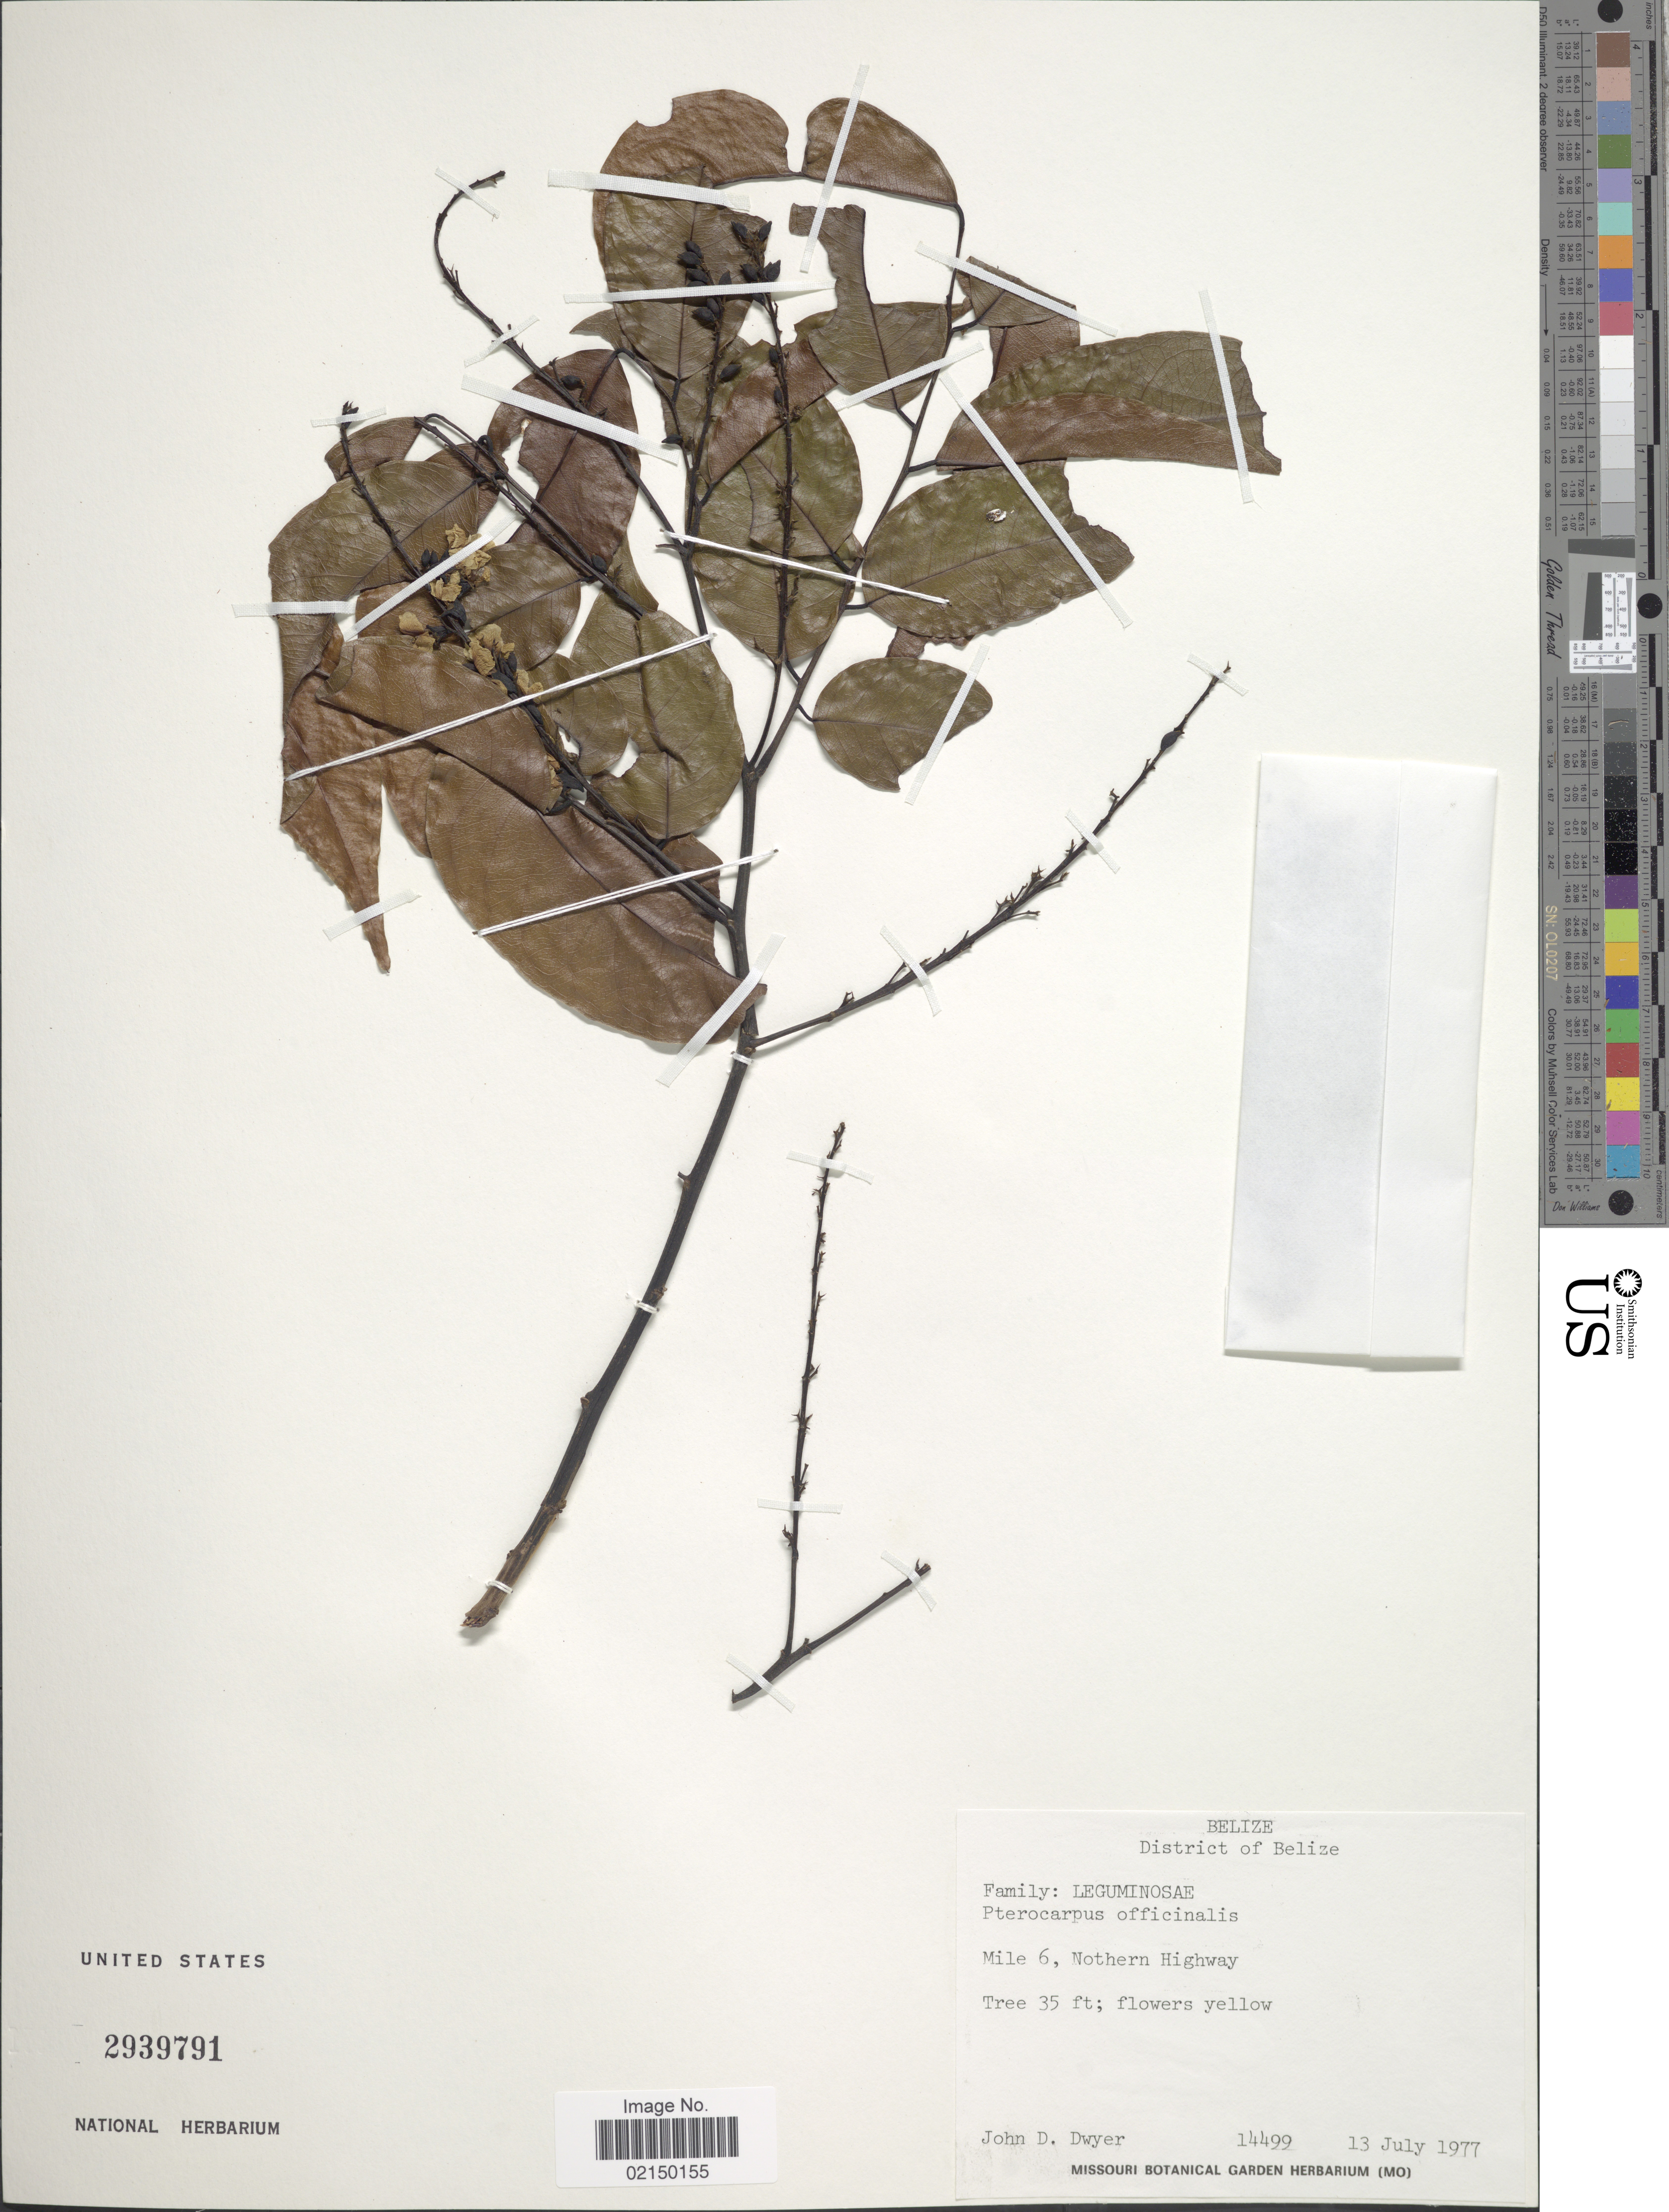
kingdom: Plantae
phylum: Tracheophyta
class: Magnoliopsida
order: Fabales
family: Fabaceae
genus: Pterocarpus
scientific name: Pterocarpus officinalis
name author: Jacq.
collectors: J. D. Dwyer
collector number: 14499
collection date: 1977-07-13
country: Belize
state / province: Belize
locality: Mile 6, Northern Highway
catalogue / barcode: US 2939791